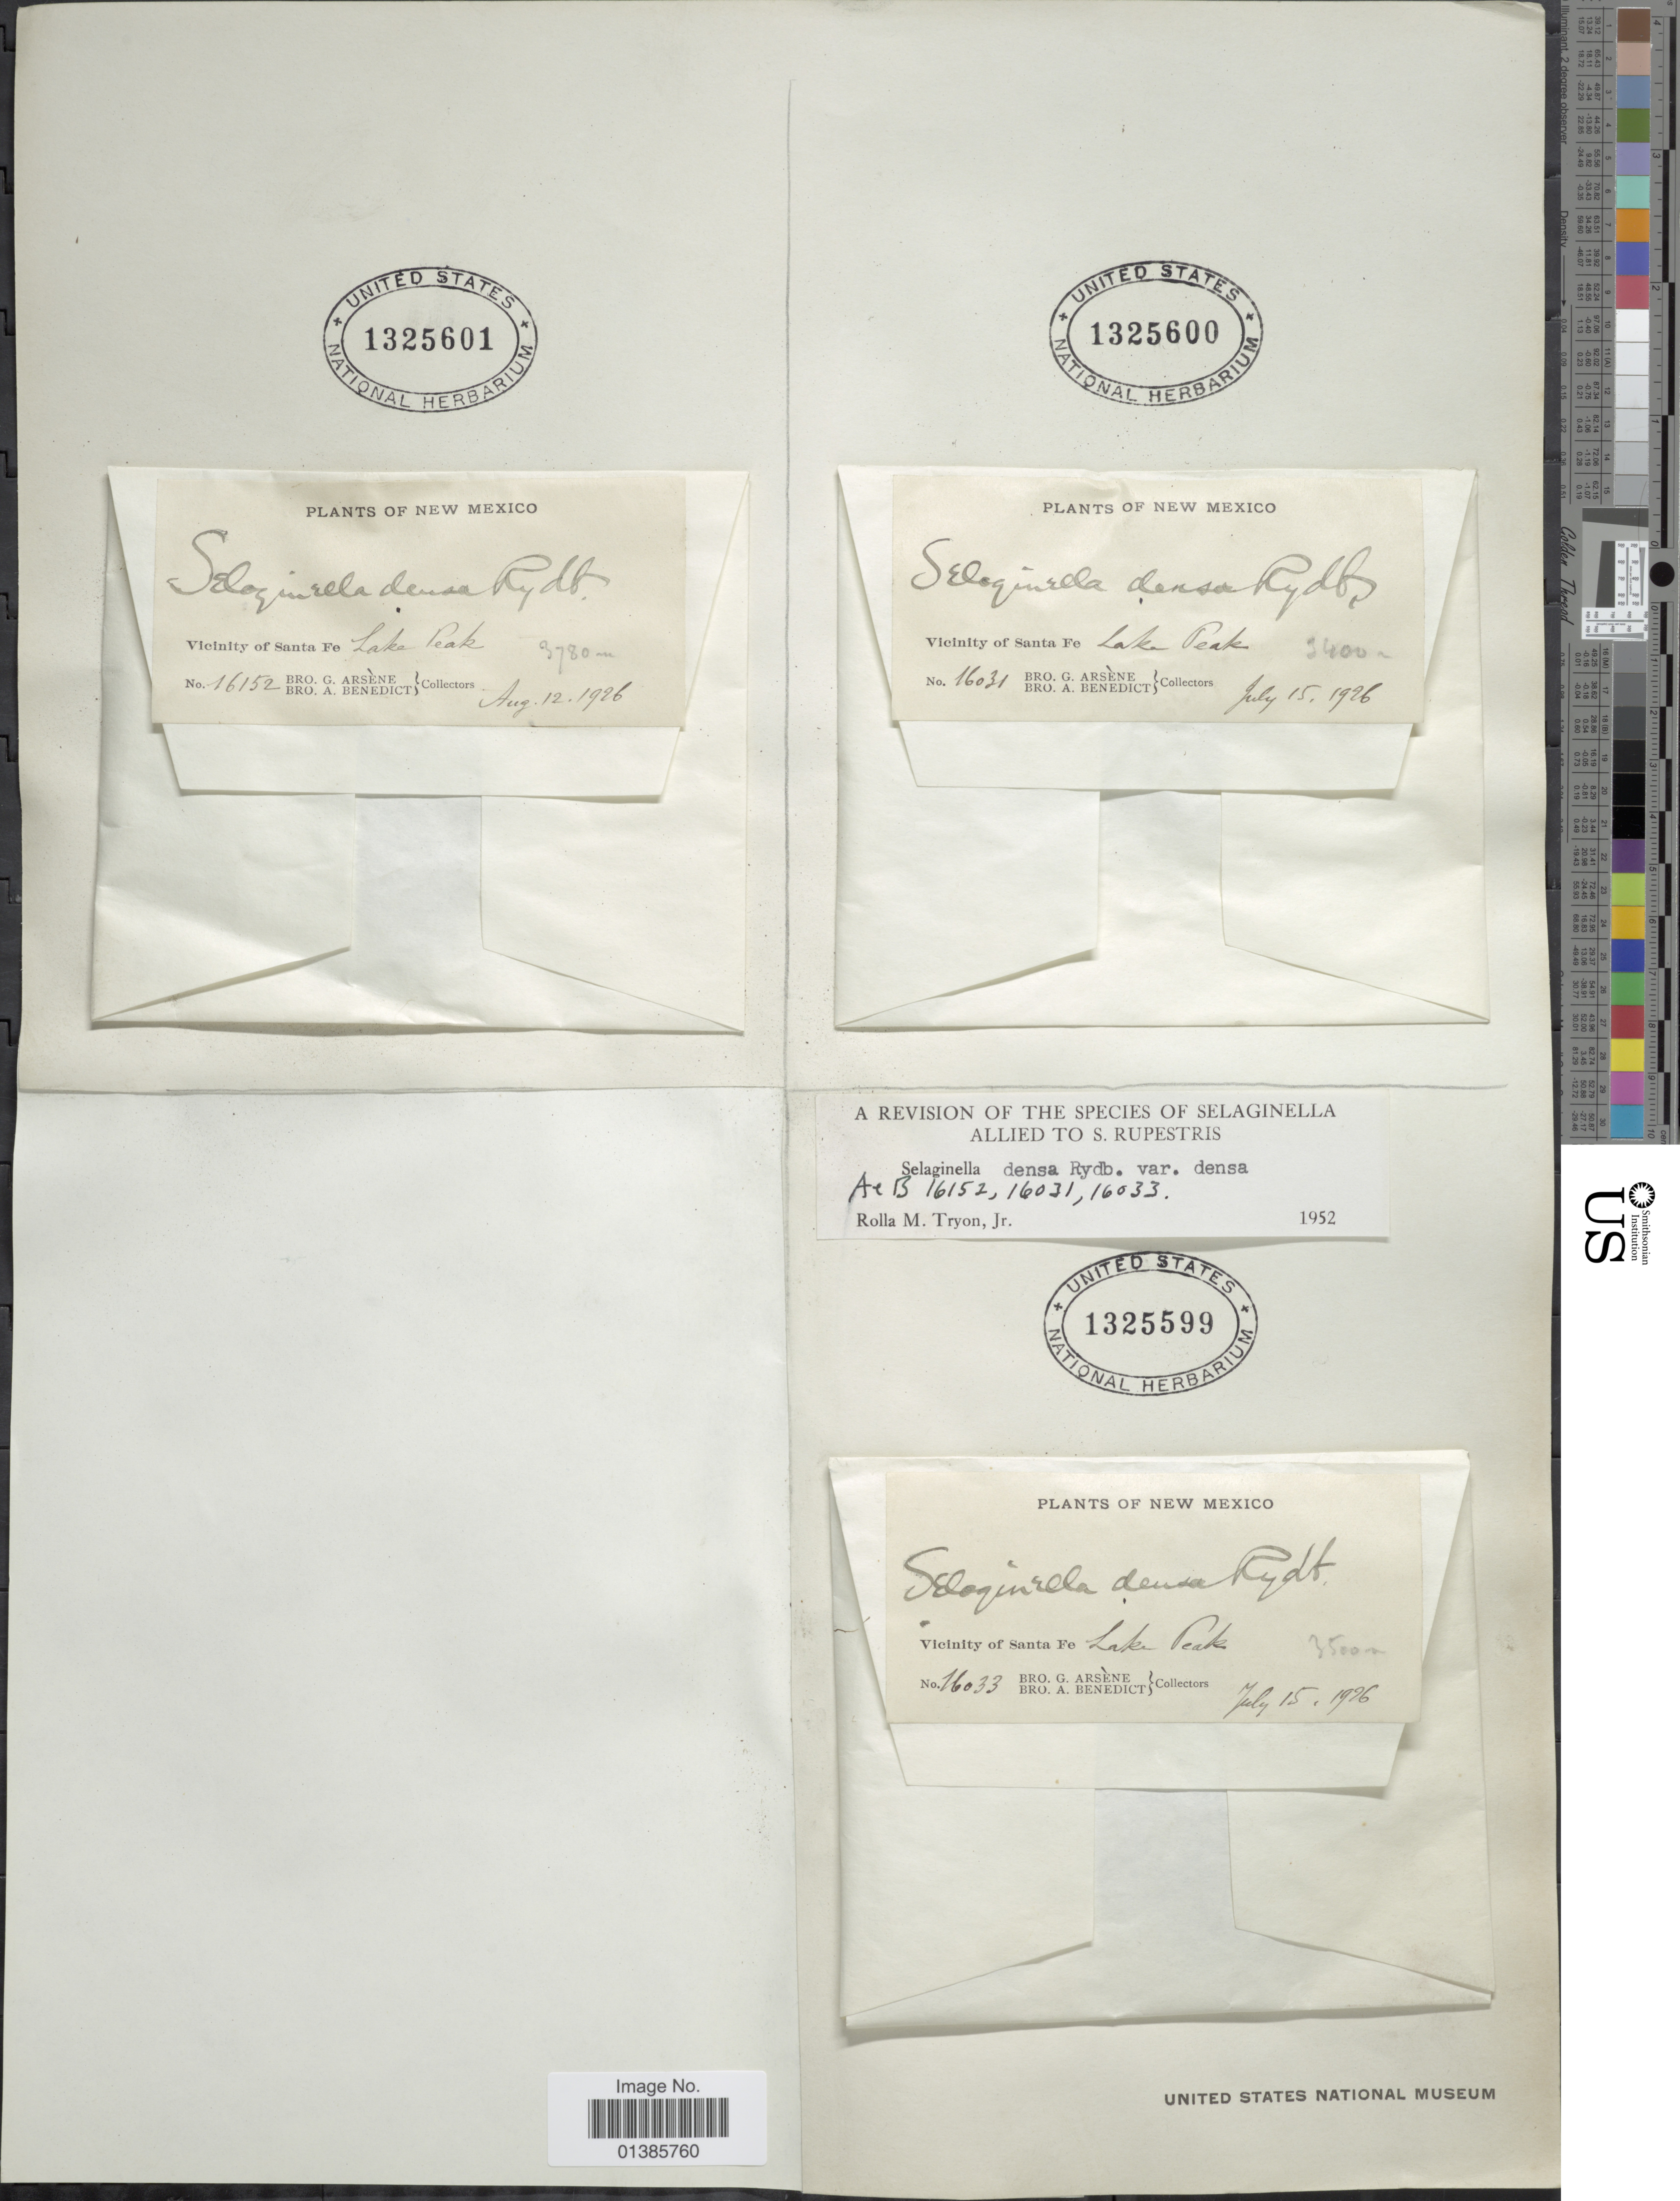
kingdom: Plantae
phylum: Tracheophyta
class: Lycopodiopsida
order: Selaginellales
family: Selaginellaceae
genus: Selaginella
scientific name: Selaginella densa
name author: Rydb.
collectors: Bro. G. Arsène & B. Ayers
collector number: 16152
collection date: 1926-08-12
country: United States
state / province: New Mexico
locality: Vicinity of Santa Fe: Lake Peak.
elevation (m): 3780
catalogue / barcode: US 1325601-3